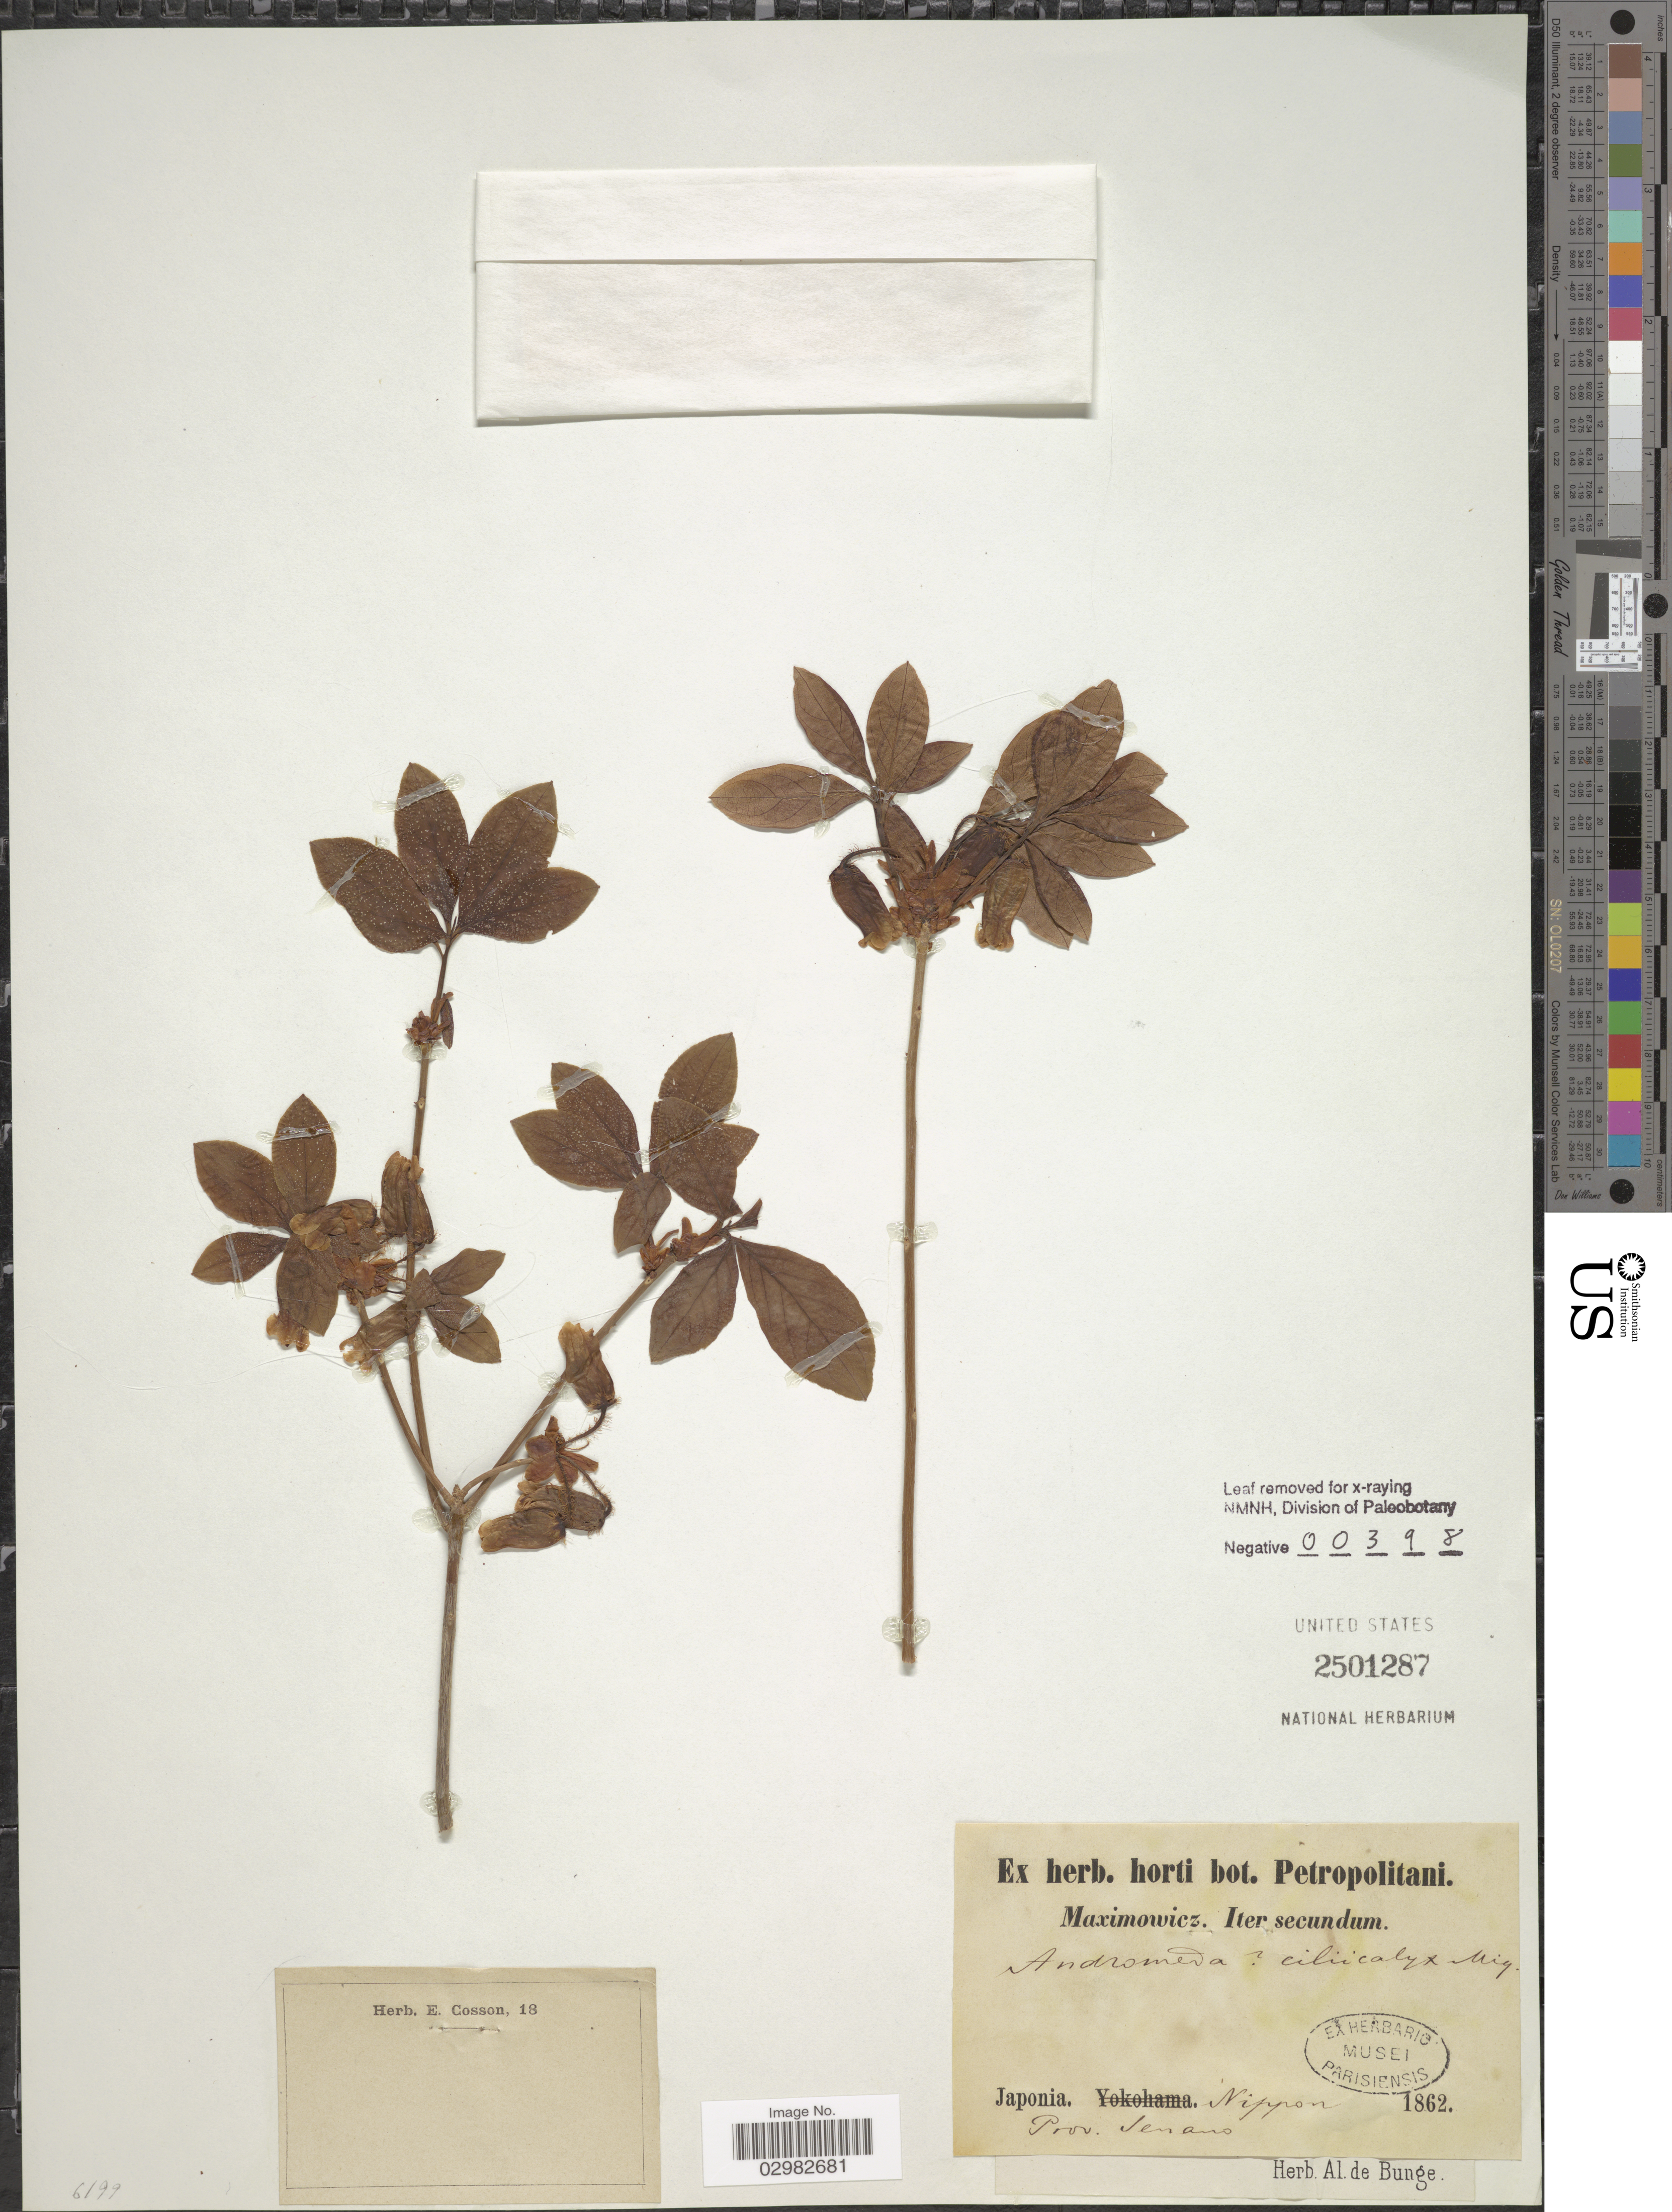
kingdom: Plantae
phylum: Tracheophyta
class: Magnoliopsida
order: Ericales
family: Ericaceae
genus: Andromeda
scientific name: Andromeda ciliicalyx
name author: Miq.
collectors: Maximowicz, --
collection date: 1862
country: Japan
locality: Nippon, Prov. Senano.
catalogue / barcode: US 2501287